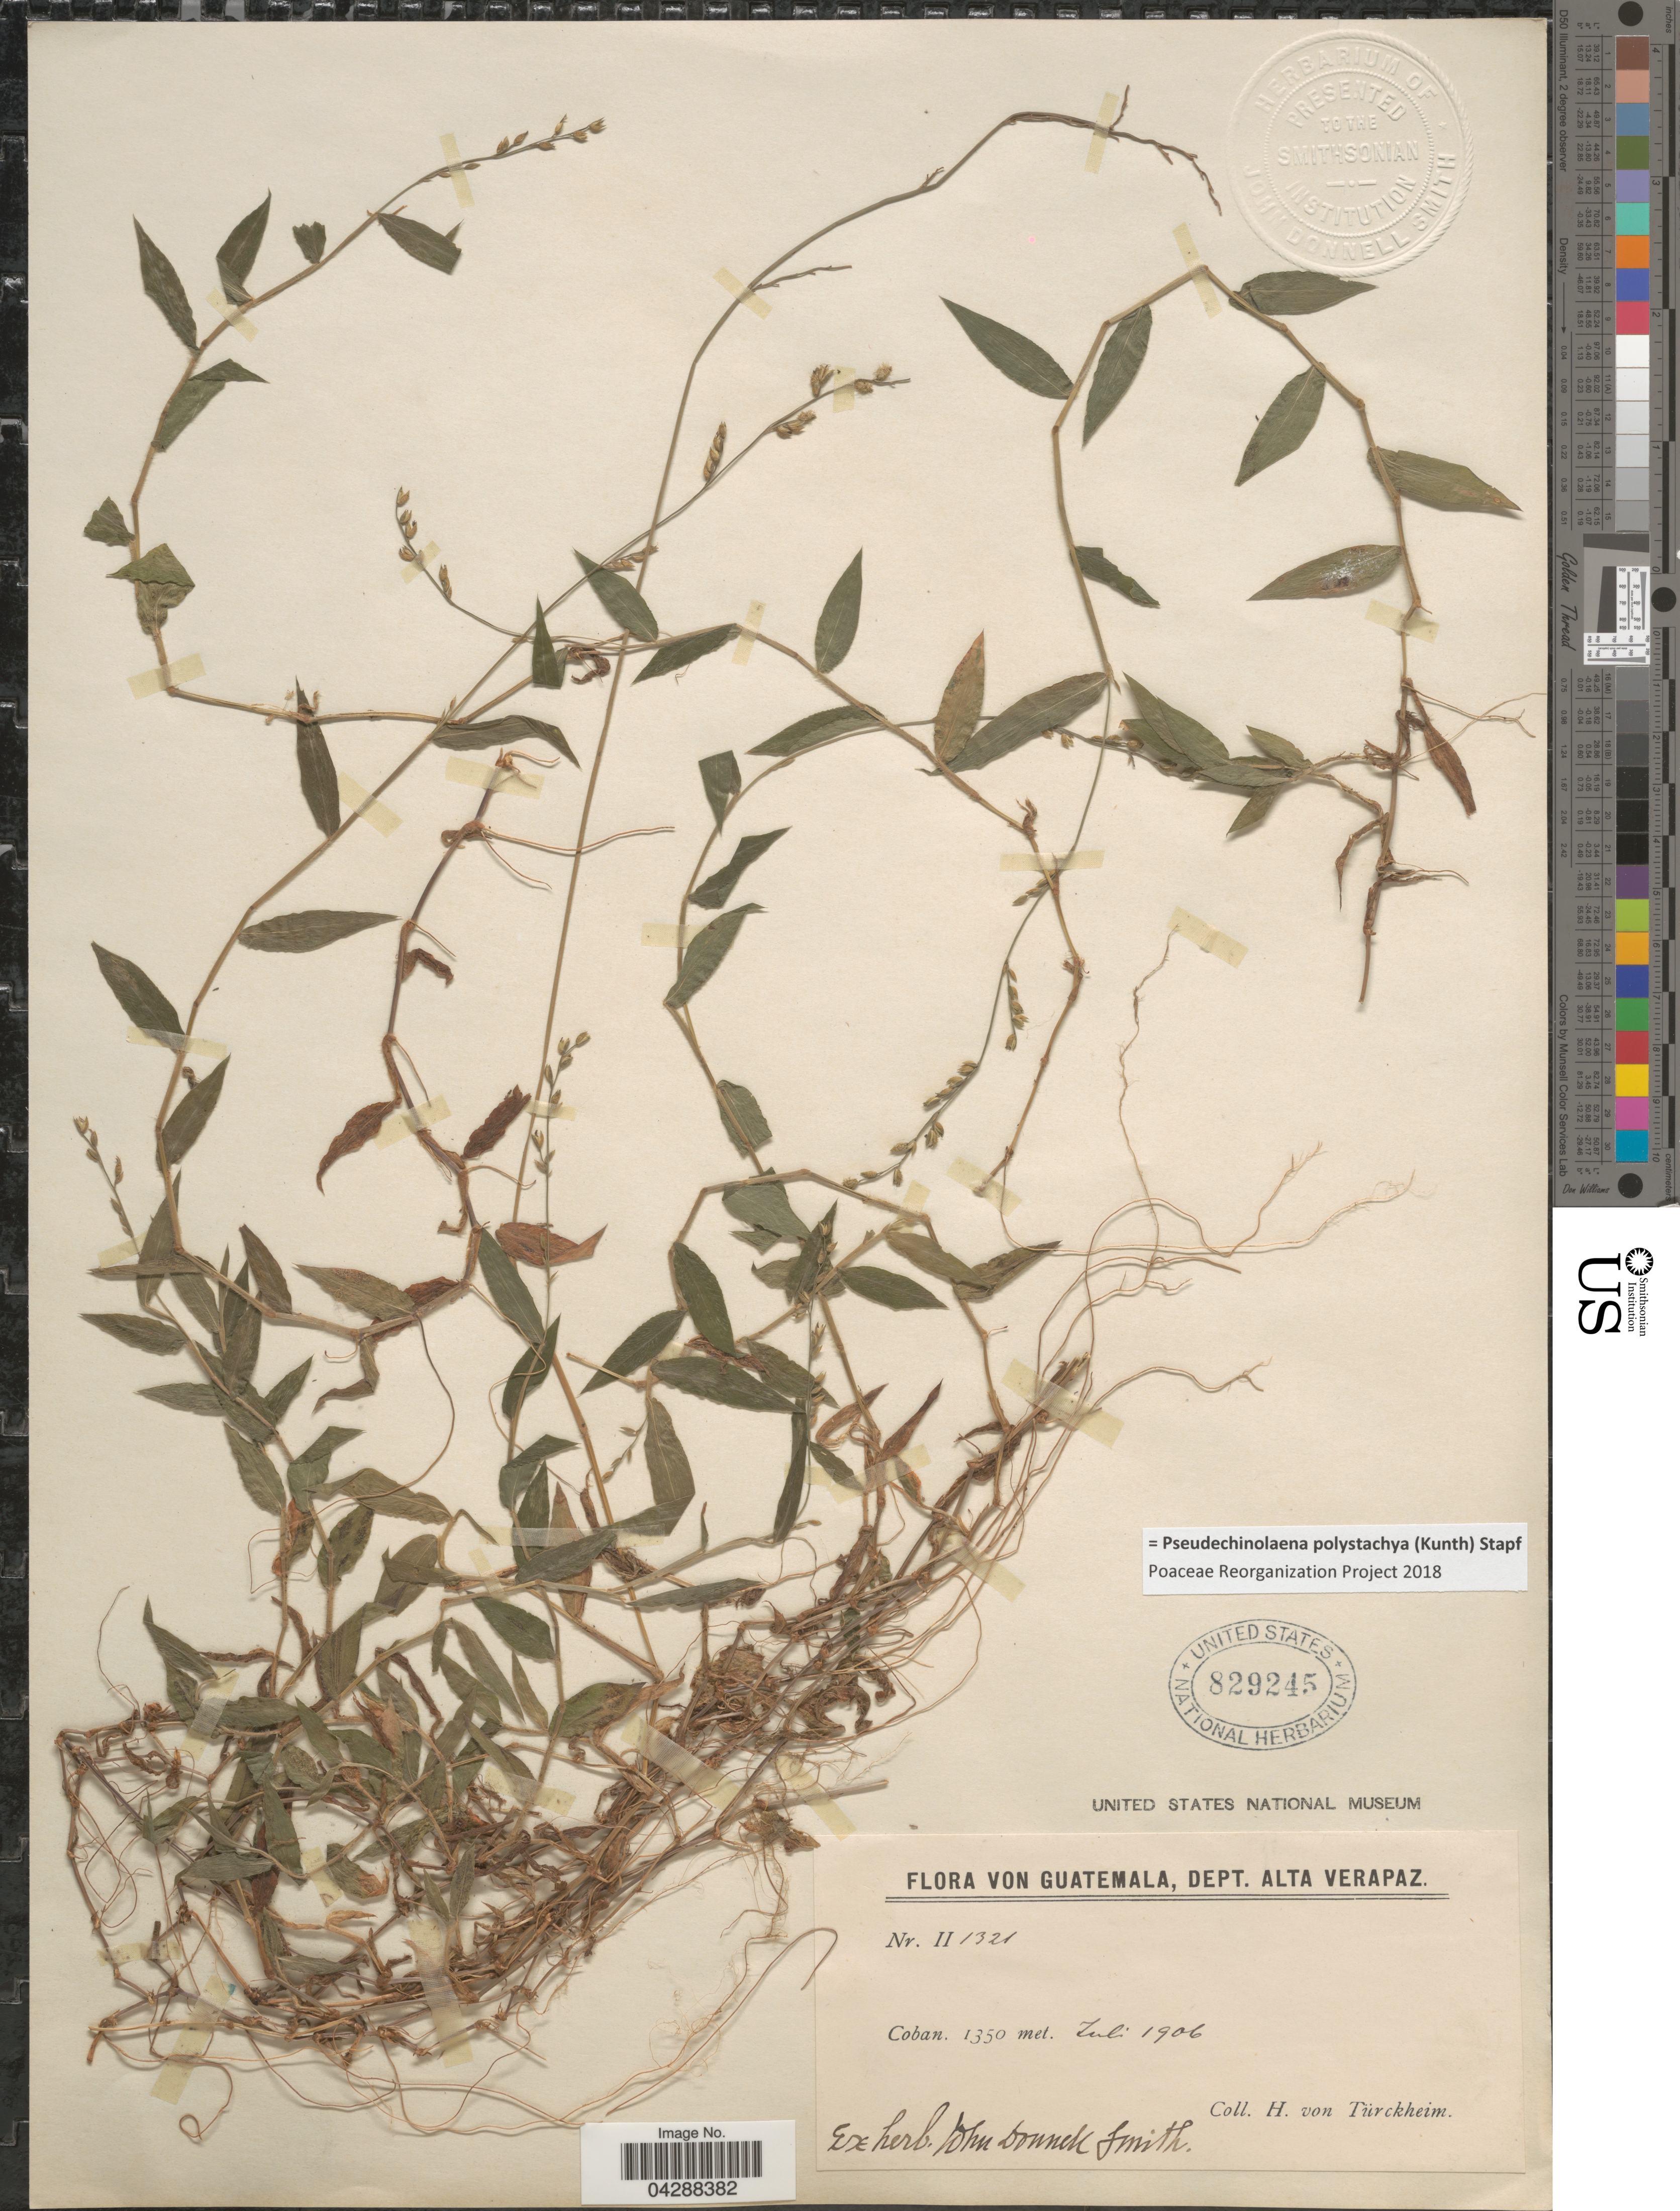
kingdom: Plantae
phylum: Tracheophyta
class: Liliopsida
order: Poales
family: Poaceae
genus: Pseudechinolaena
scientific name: Pseudechinolaena polystachya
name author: (Kunth) Stapf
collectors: H. von Türckheim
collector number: II1321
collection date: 1906-07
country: Guatemala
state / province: Alta Verapaz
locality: Dept. Alta Verapaz. Coban.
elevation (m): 1350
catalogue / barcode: US 829245